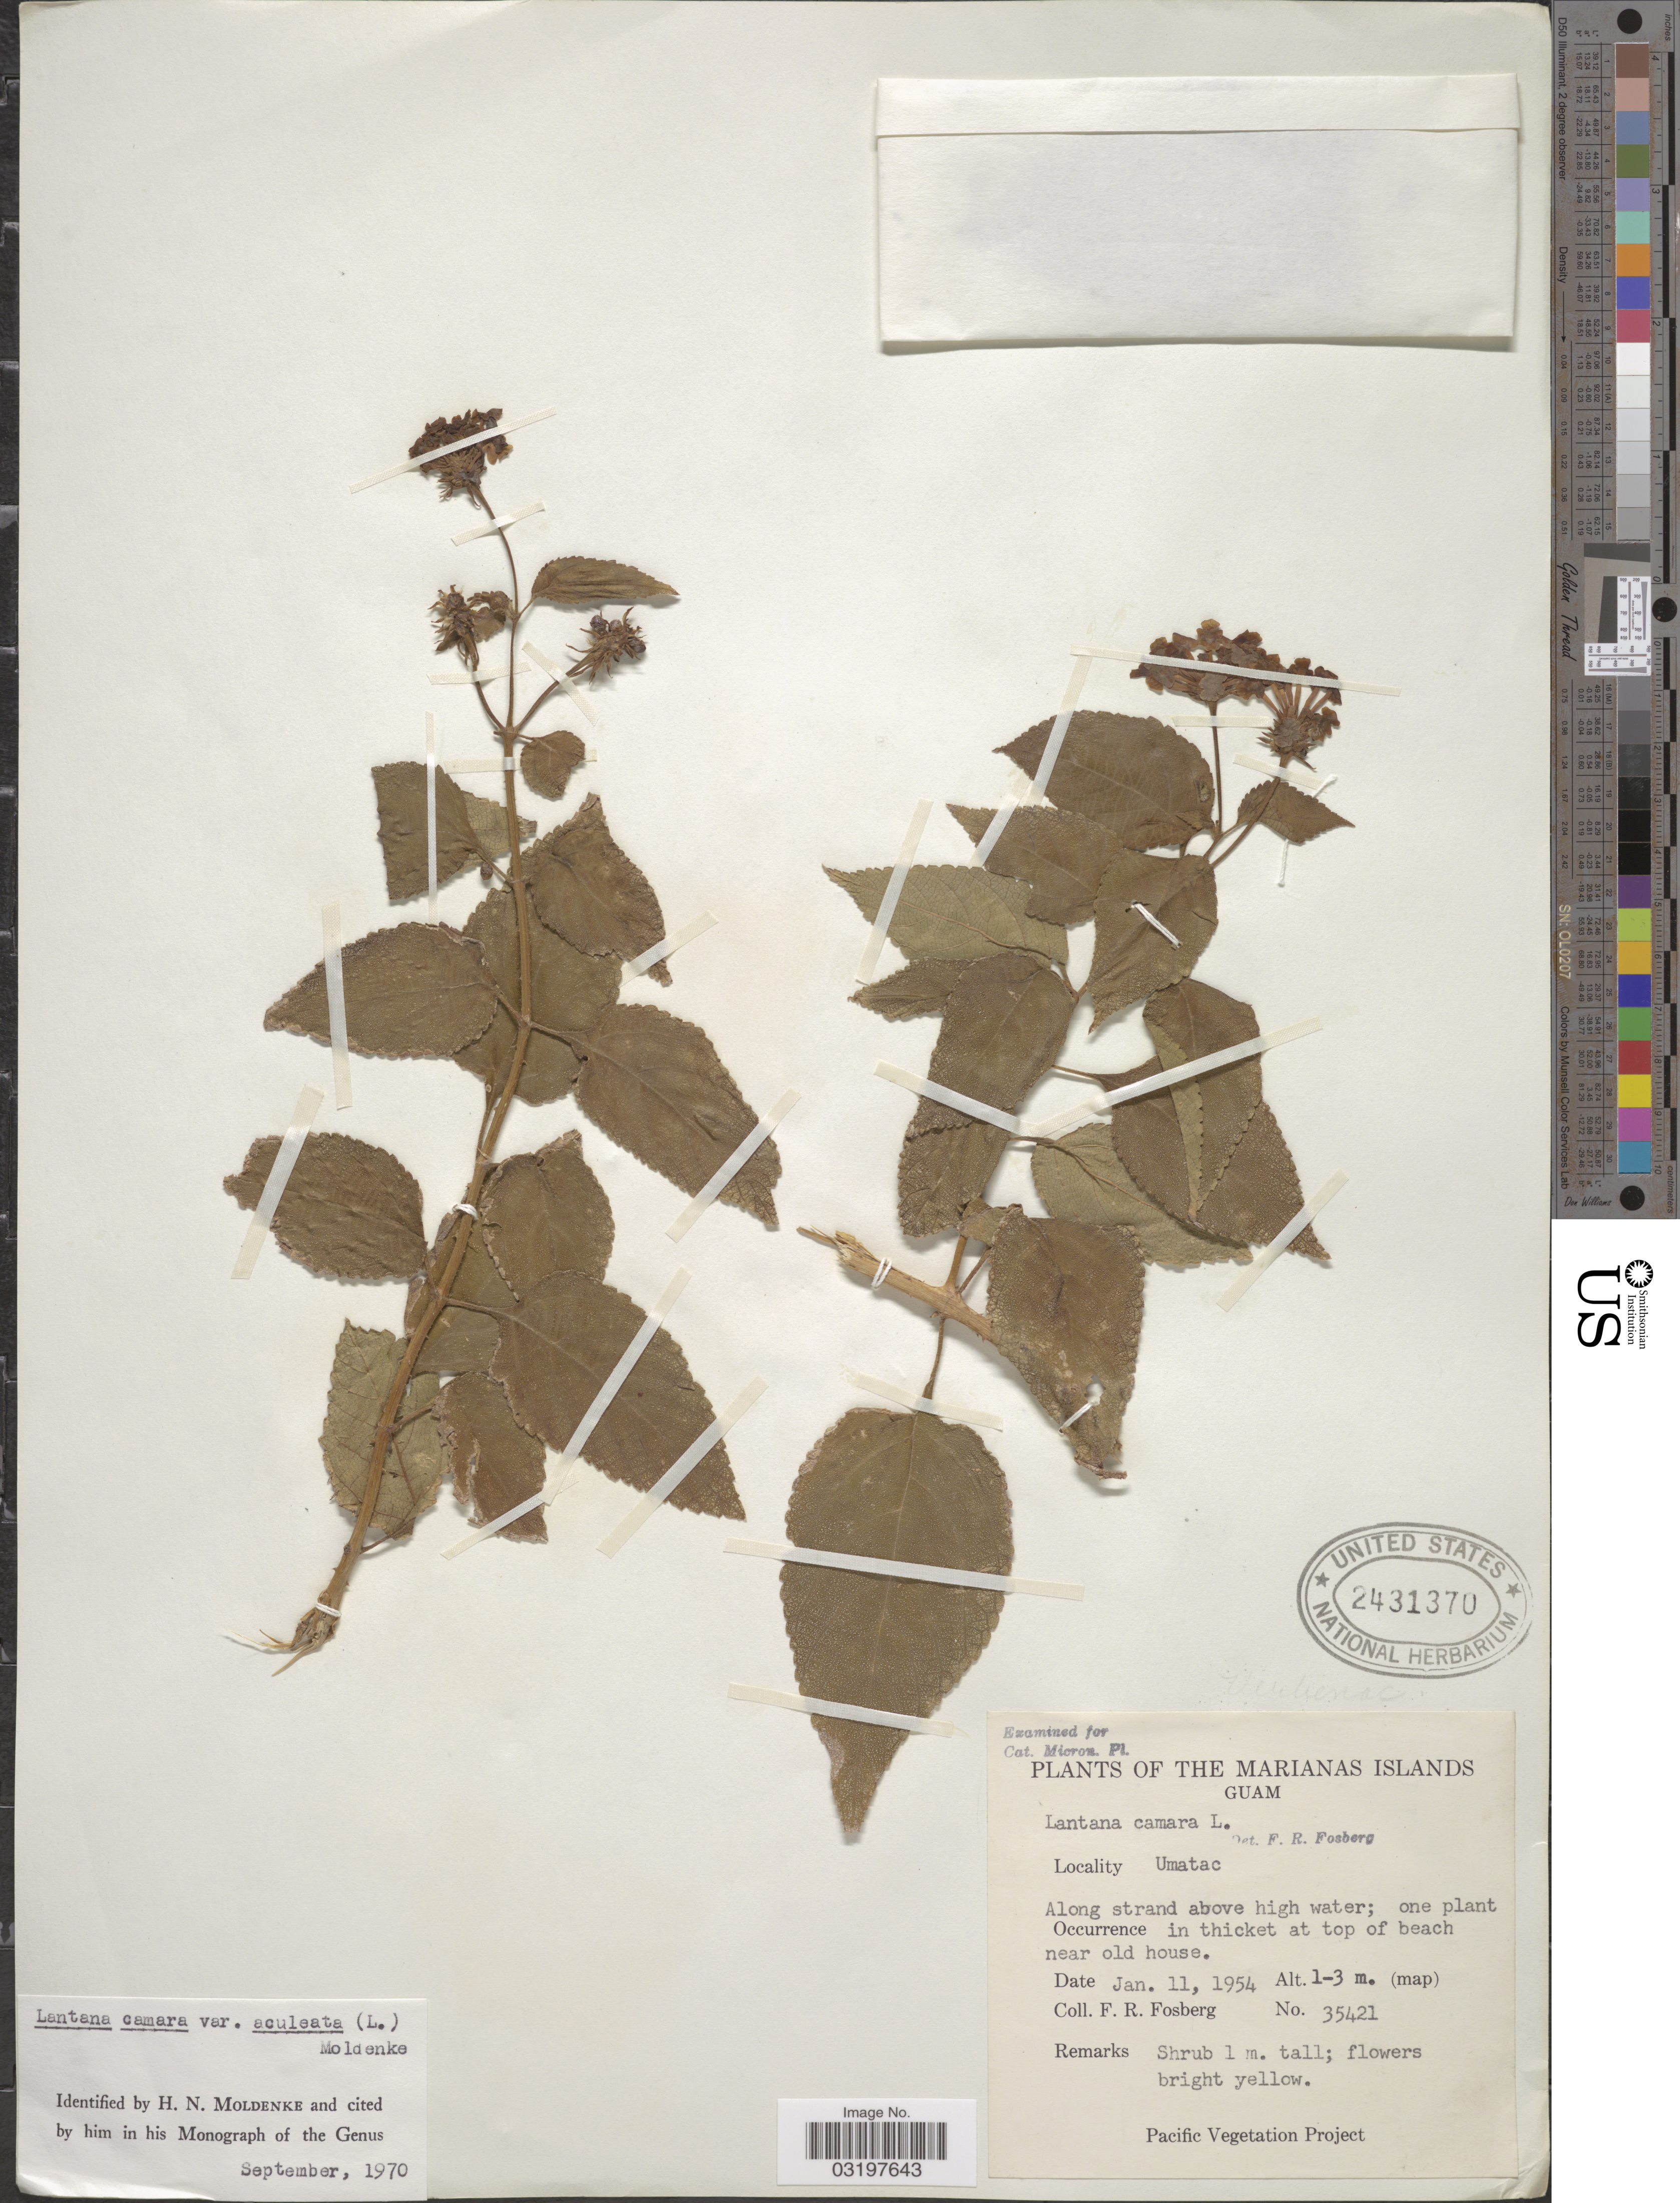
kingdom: Plantae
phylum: Tracheophyta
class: Magnoliopsida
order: Lamiales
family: Verbenaceae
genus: Lantana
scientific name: Lantana camara var. aculeata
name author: (L.) Moldenke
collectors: F. R. Fosberg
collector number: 35421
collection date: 1954-01-11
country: Guam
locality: The Marianas Islands. Umatac.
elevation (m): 1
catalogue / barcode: US 2431370